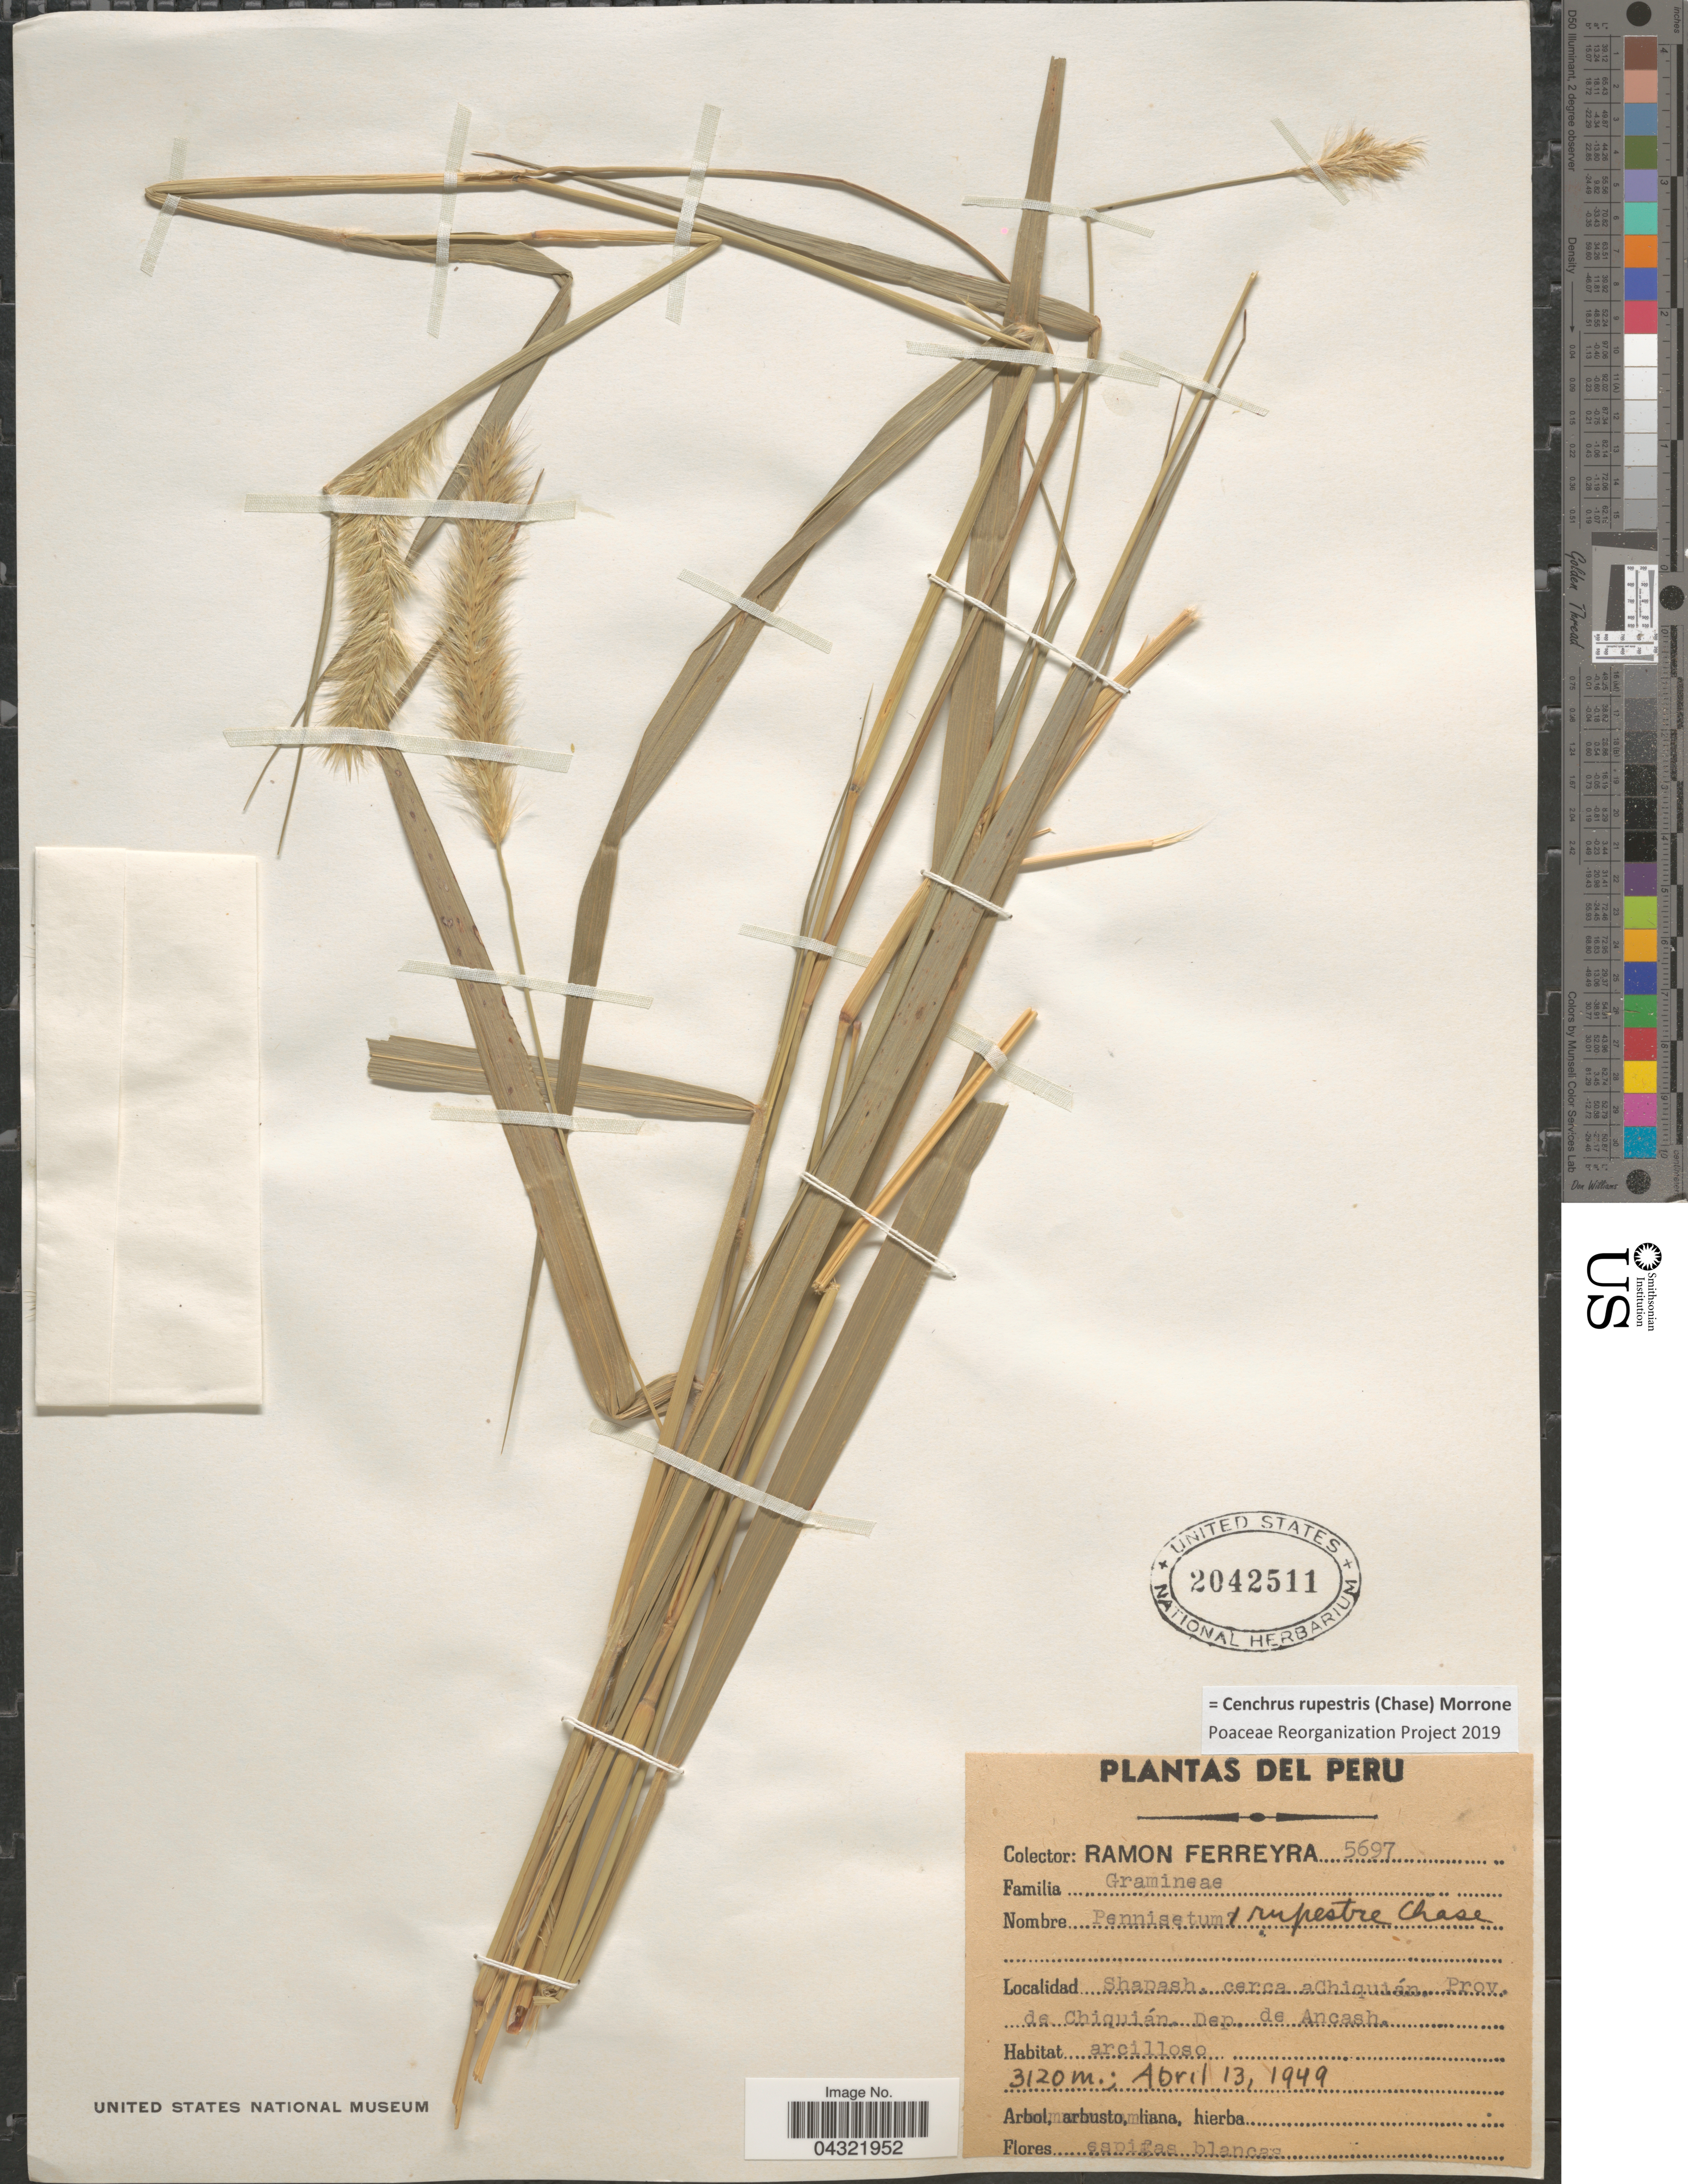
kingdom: Plantae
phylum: Tracheophyta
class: Liliopsida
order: Poales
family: Poaceae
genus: Cenchrus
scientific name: Cenchrus rupestris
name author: (Chase) Morrone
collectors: R. A. Ferreyra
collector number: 5697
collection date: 1949-04-13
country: Peru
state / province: Ancash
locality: Shapash, cerca aChiquián. Prov. de Chiquián. Dep. de Ancash.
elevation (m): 3120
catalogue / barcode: US 2042511